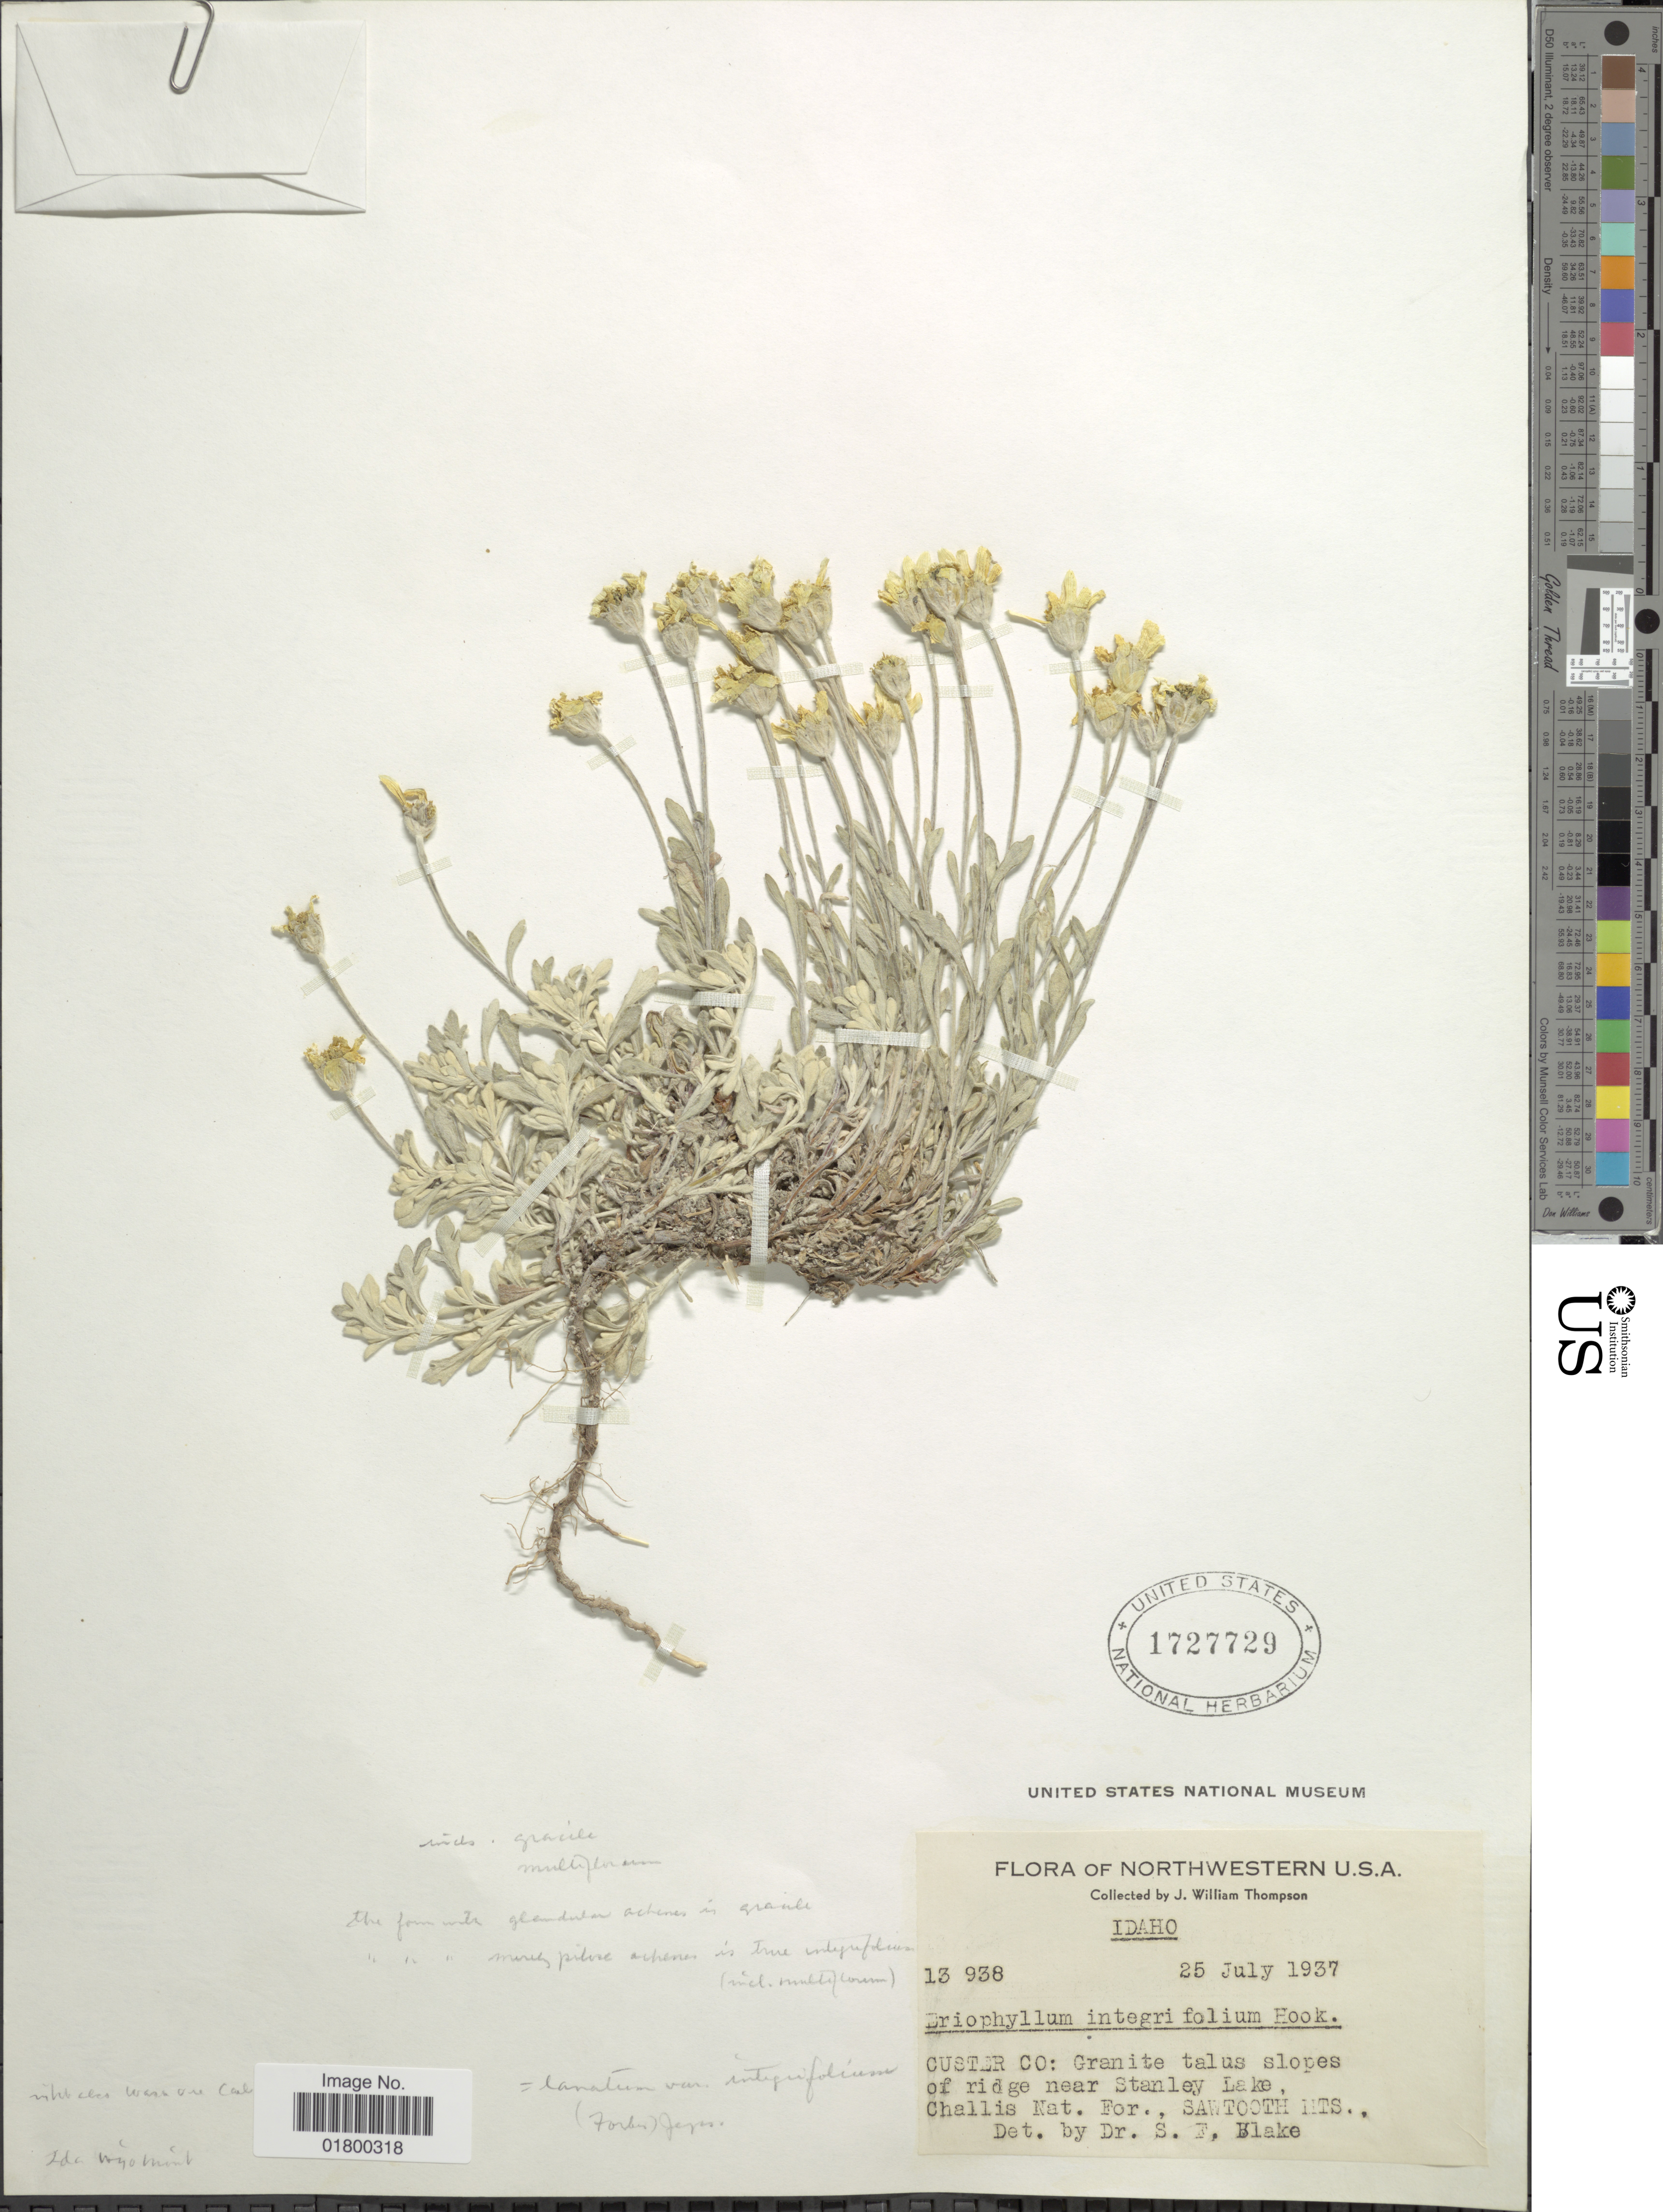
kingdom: Plantae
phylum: Tracheophyta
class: Magnoliopsida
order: Asterales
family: Asteraceae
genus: Eriophyllum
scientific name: Eriophyllum lanatum var. integrifolium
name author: (Hook.) Smiley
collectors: J. W. Thompson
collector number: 13938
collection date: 1937-07-25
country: United States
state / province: Idaho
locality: Northwestern U. S. A., Custer Ci: GRanite talus slopes of rid near Stanley Lake, Challis Nat. For. Sawtooth Mts.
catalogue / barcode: US 1727729